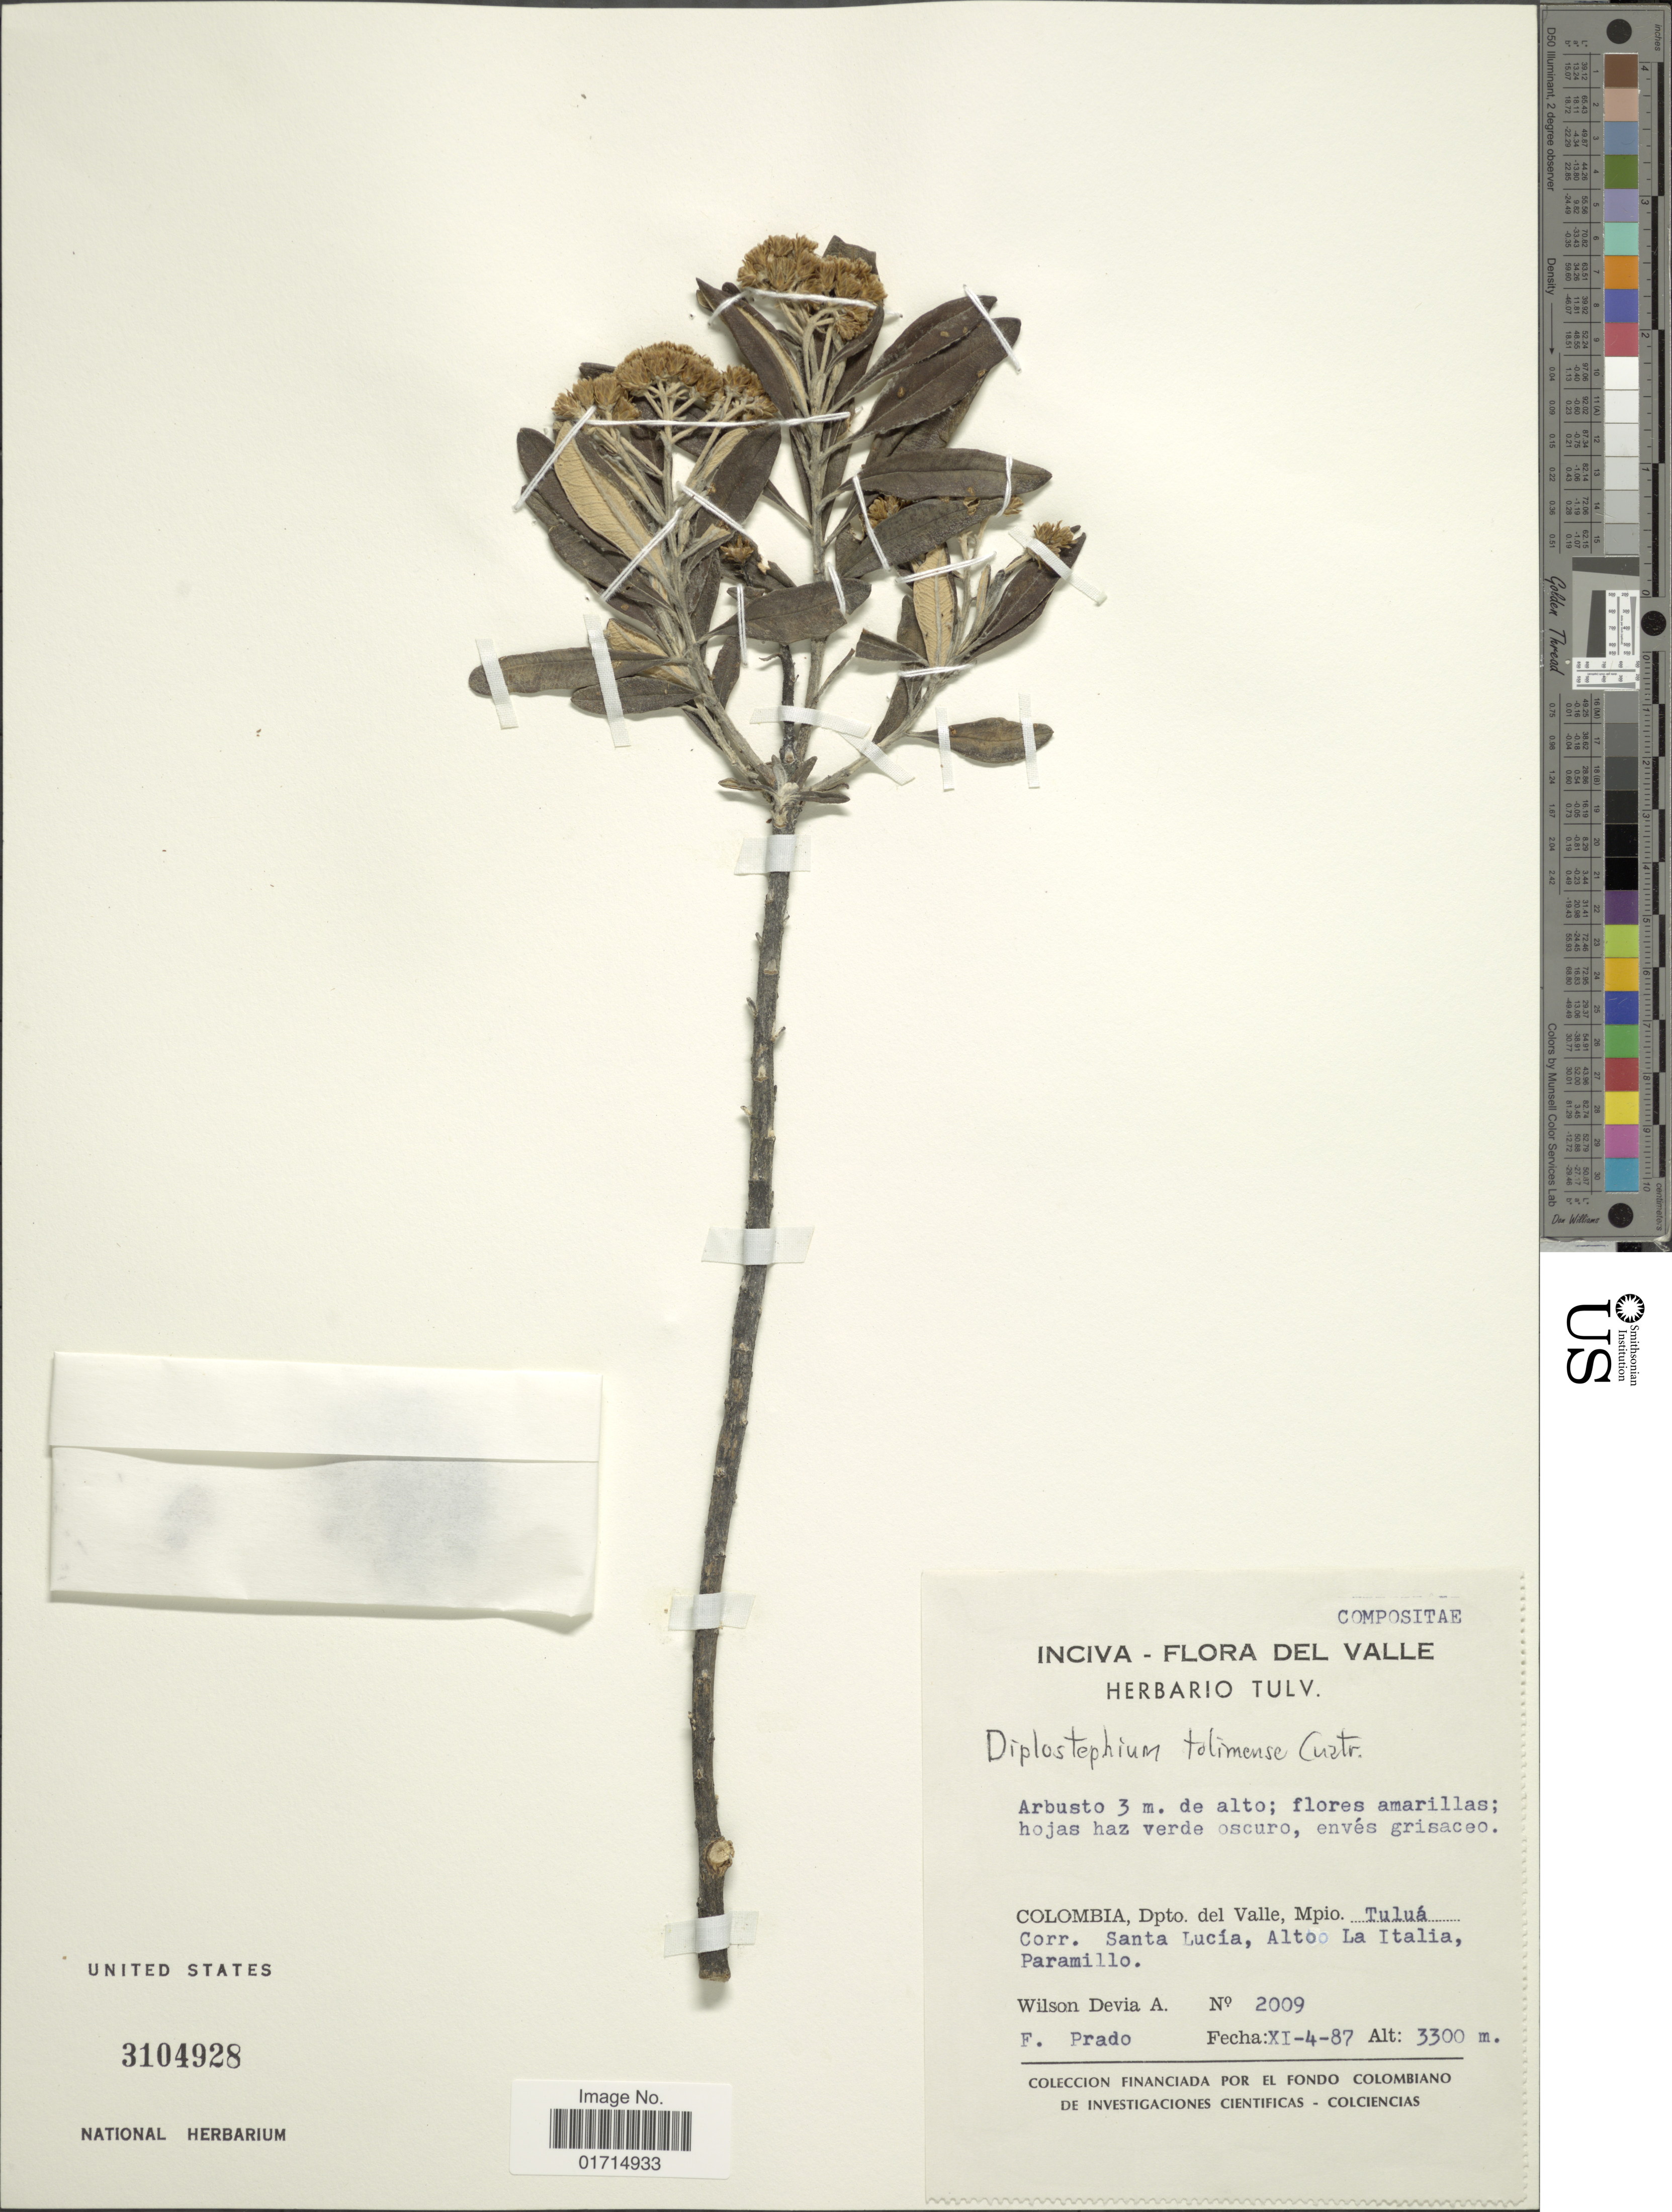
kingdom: Plantae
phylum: Tracheophyta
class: Magnoliopsida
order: Asterales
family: Asteraceae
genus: Diplostephium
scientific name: Diplostephium tolimense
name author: Cuatrec.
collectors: W. Devia A. & F. Prado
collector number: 2009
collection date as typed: Transcribed d/m/y: 4/11/87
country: Colombia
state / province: Valle del Cauca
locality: Colombia, Dpto. del Valle, Mpio Tulua. Cor. Santa Lucia, Latoo La Italia, Paramillo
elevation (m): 3300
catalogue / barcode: US 3104928